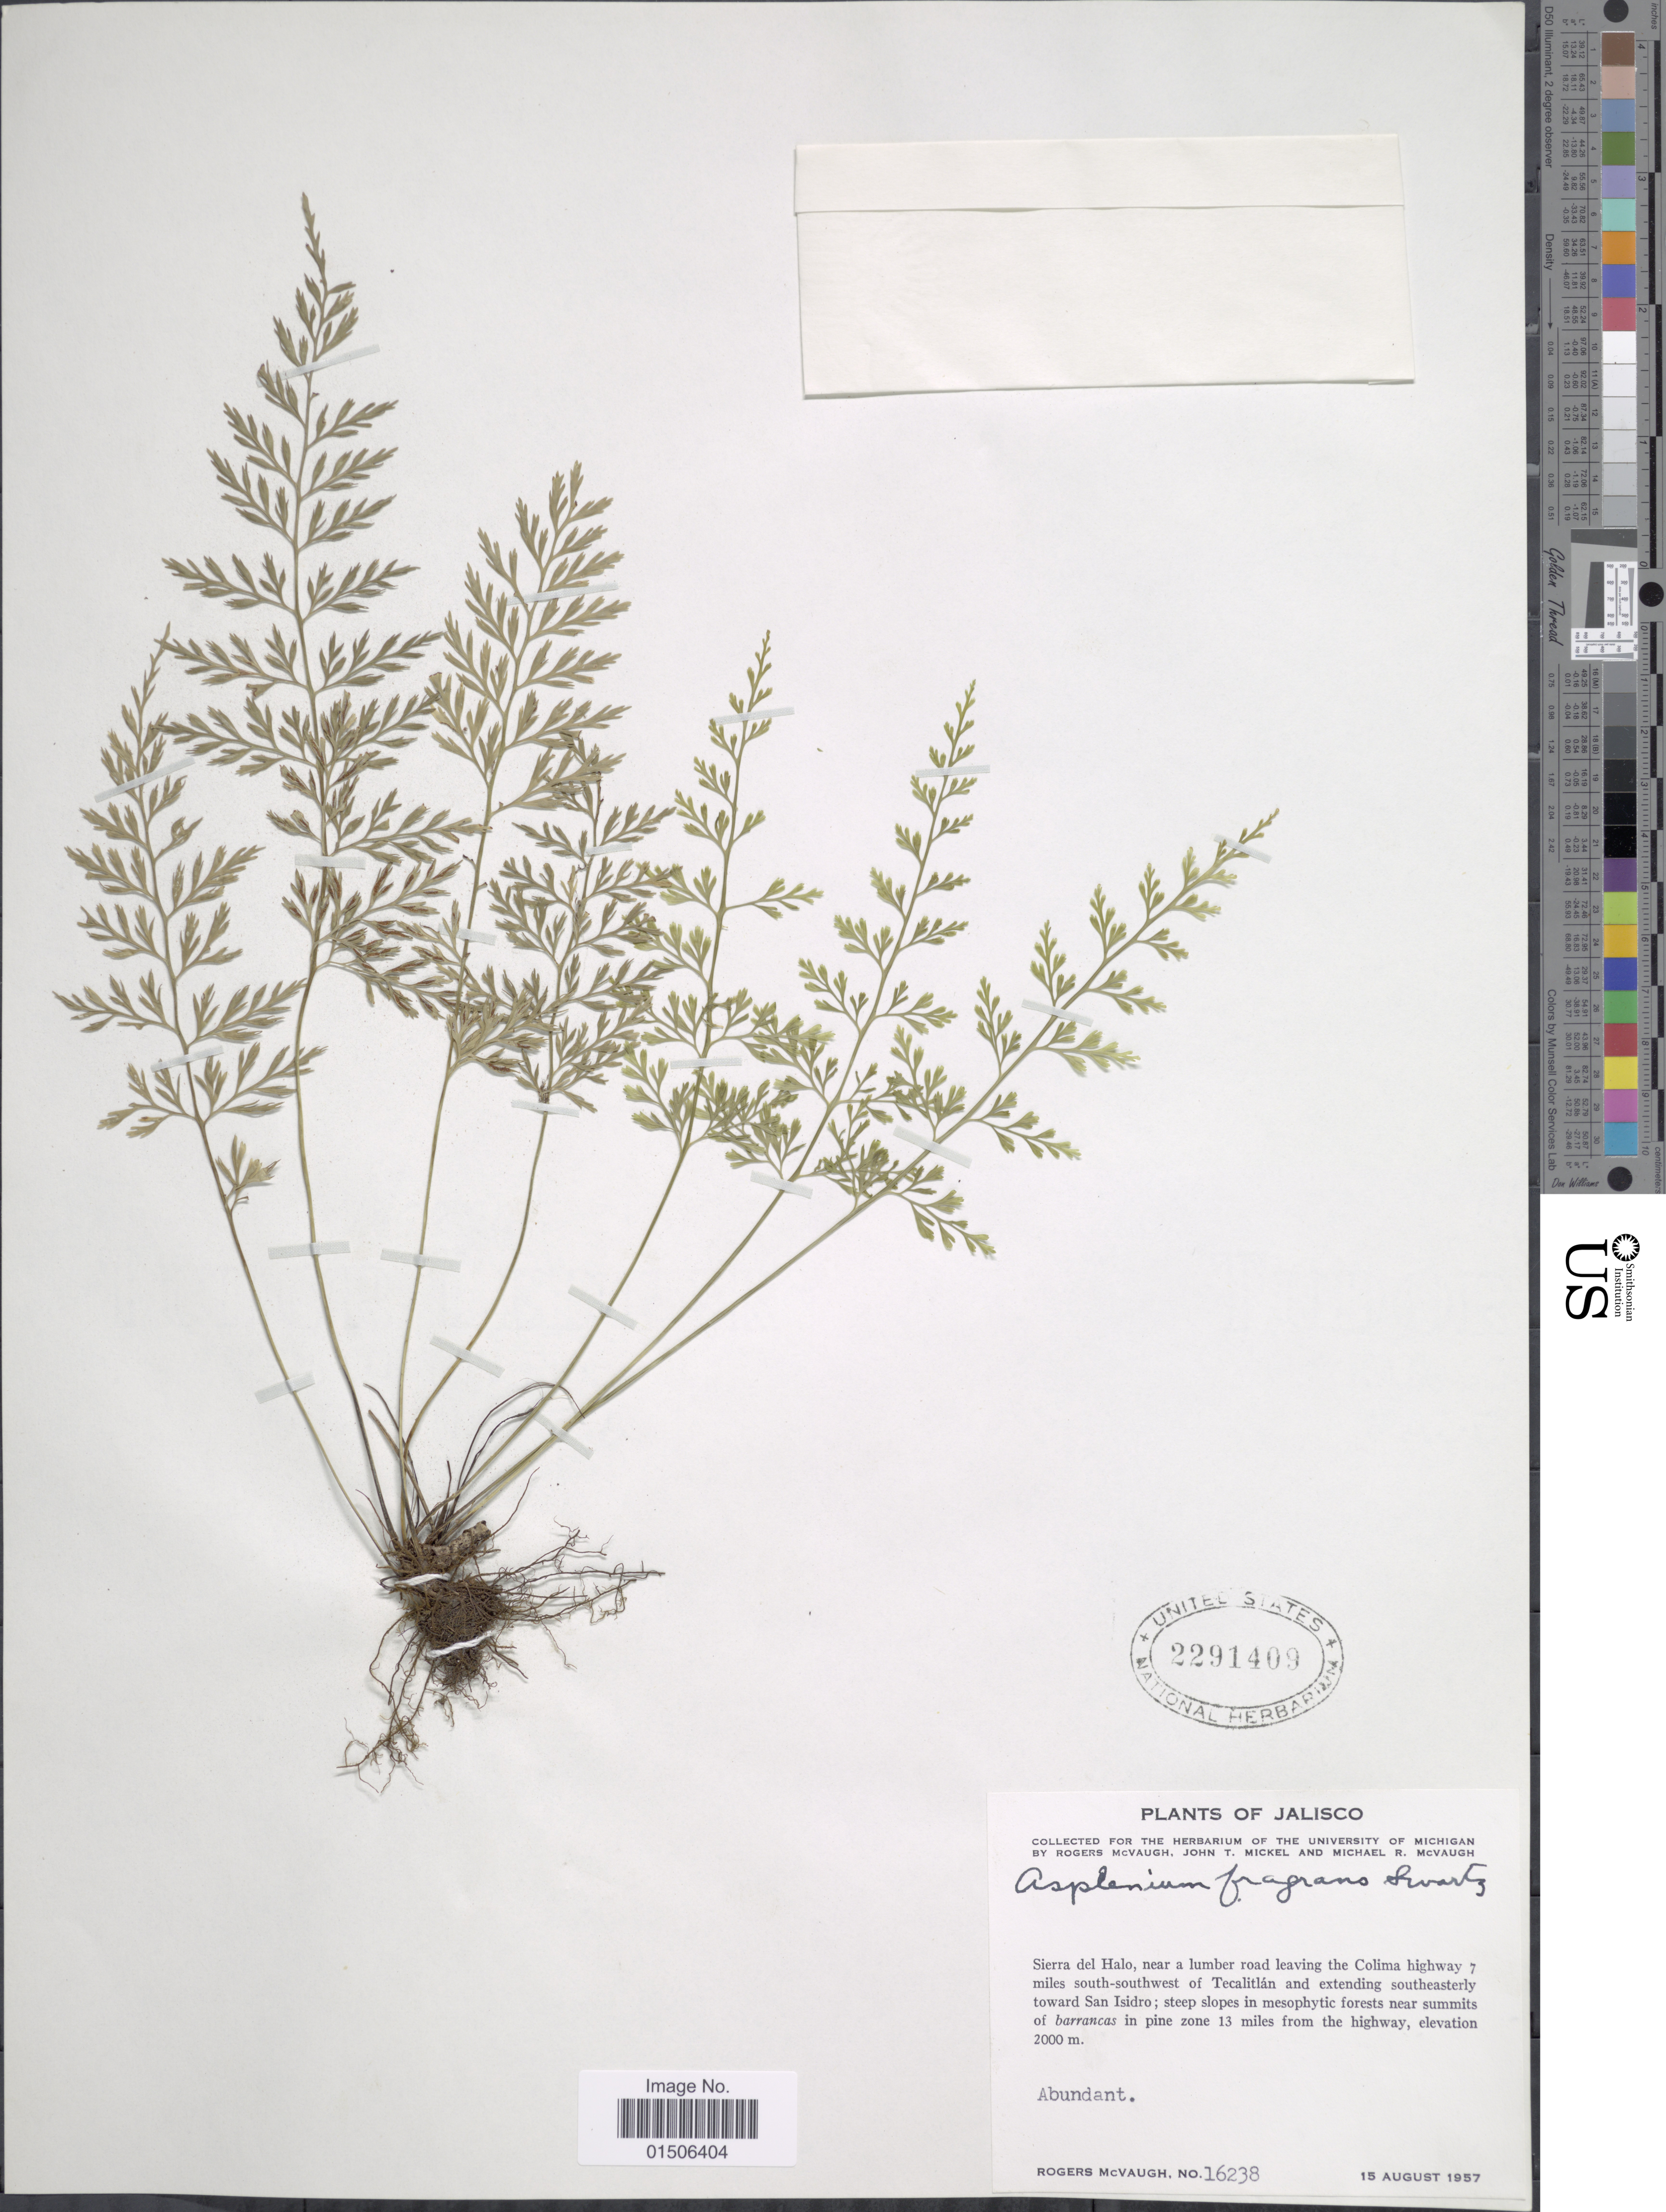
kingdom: Plantae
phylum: Tracheophyta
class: Polypodiopsida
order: Polypodiales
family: Aspleniaceae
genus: Asplenium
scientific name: Asplenium fragrans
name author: Sw.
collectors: R. McVaugh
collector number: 16238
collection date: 1957-08-15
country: Mexico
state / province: Jalisco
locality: Sierra del Halo, near a lumber road leaving the Colima highway 7 miles south-southwest of Tecalitlán and extending southeasterly toward San Isidro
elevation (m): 2000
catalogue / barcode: US 2291409